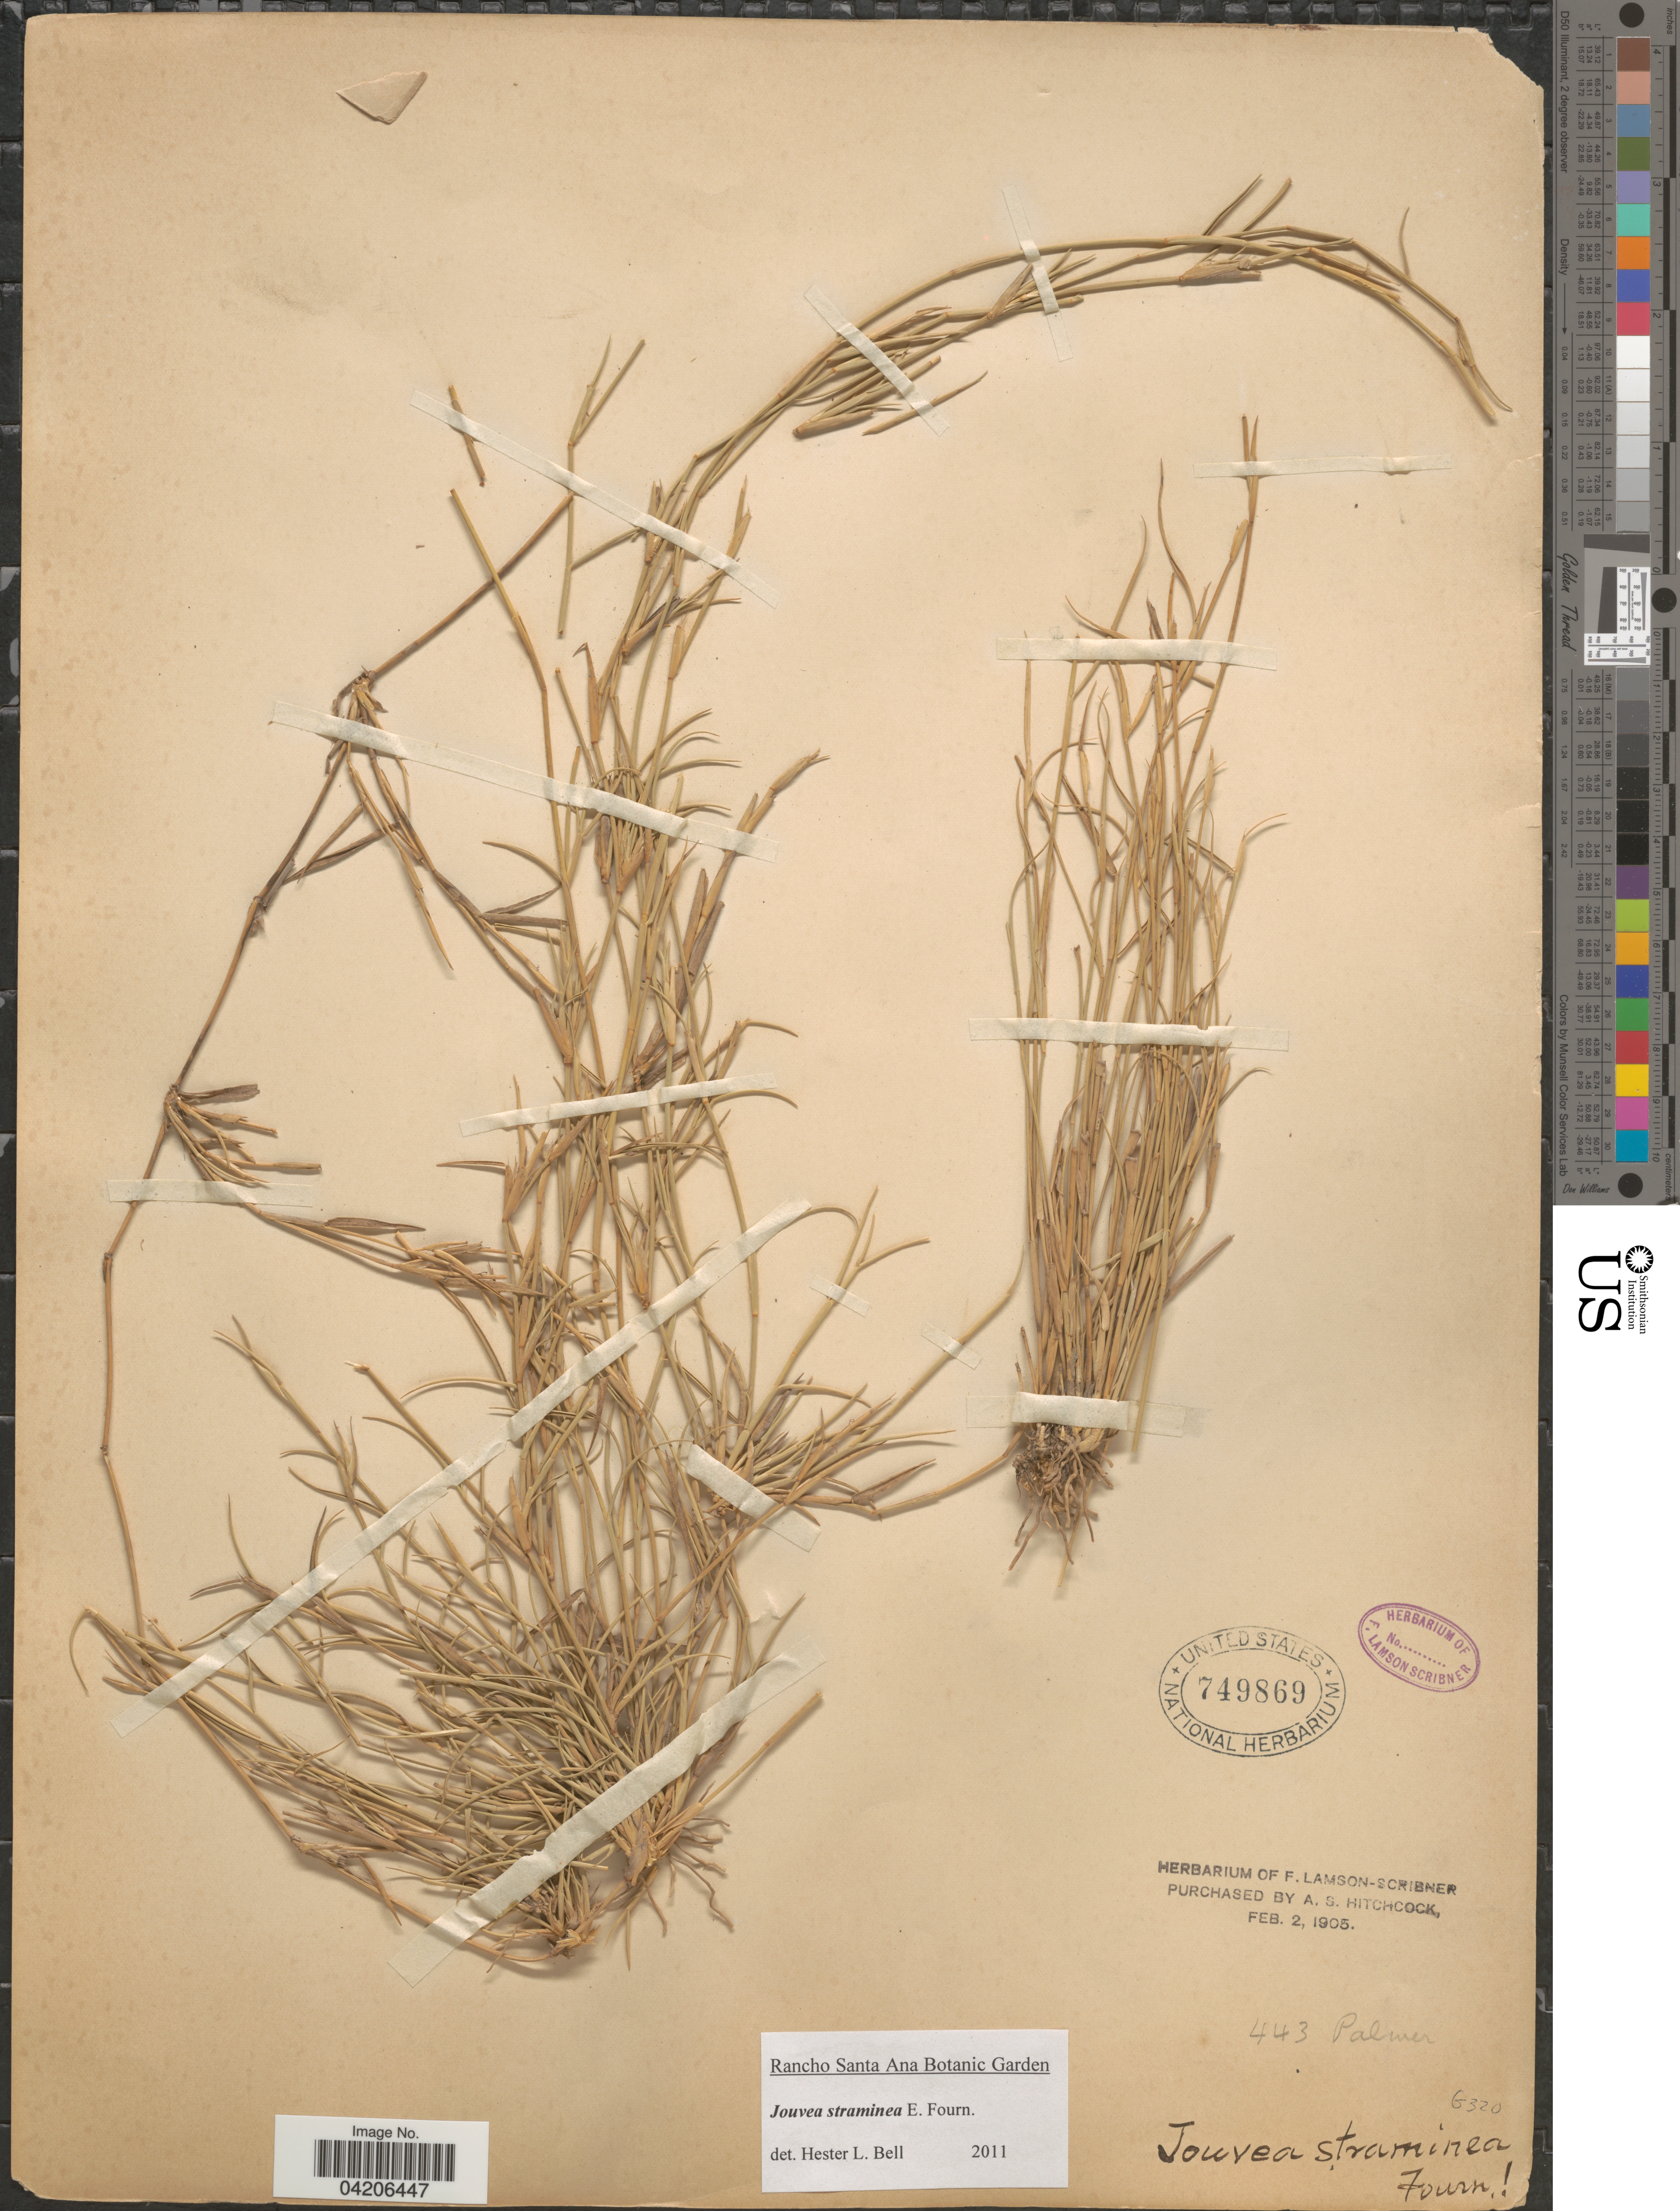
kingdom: Plantae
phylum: Tracheophyta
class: Liliopsida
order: Poales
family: Poaceae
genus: Jouvea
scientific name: Jouvea pilosa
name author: (J. Presl) Scribn.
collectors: Palmer, --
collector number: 443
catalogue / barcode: US 749869